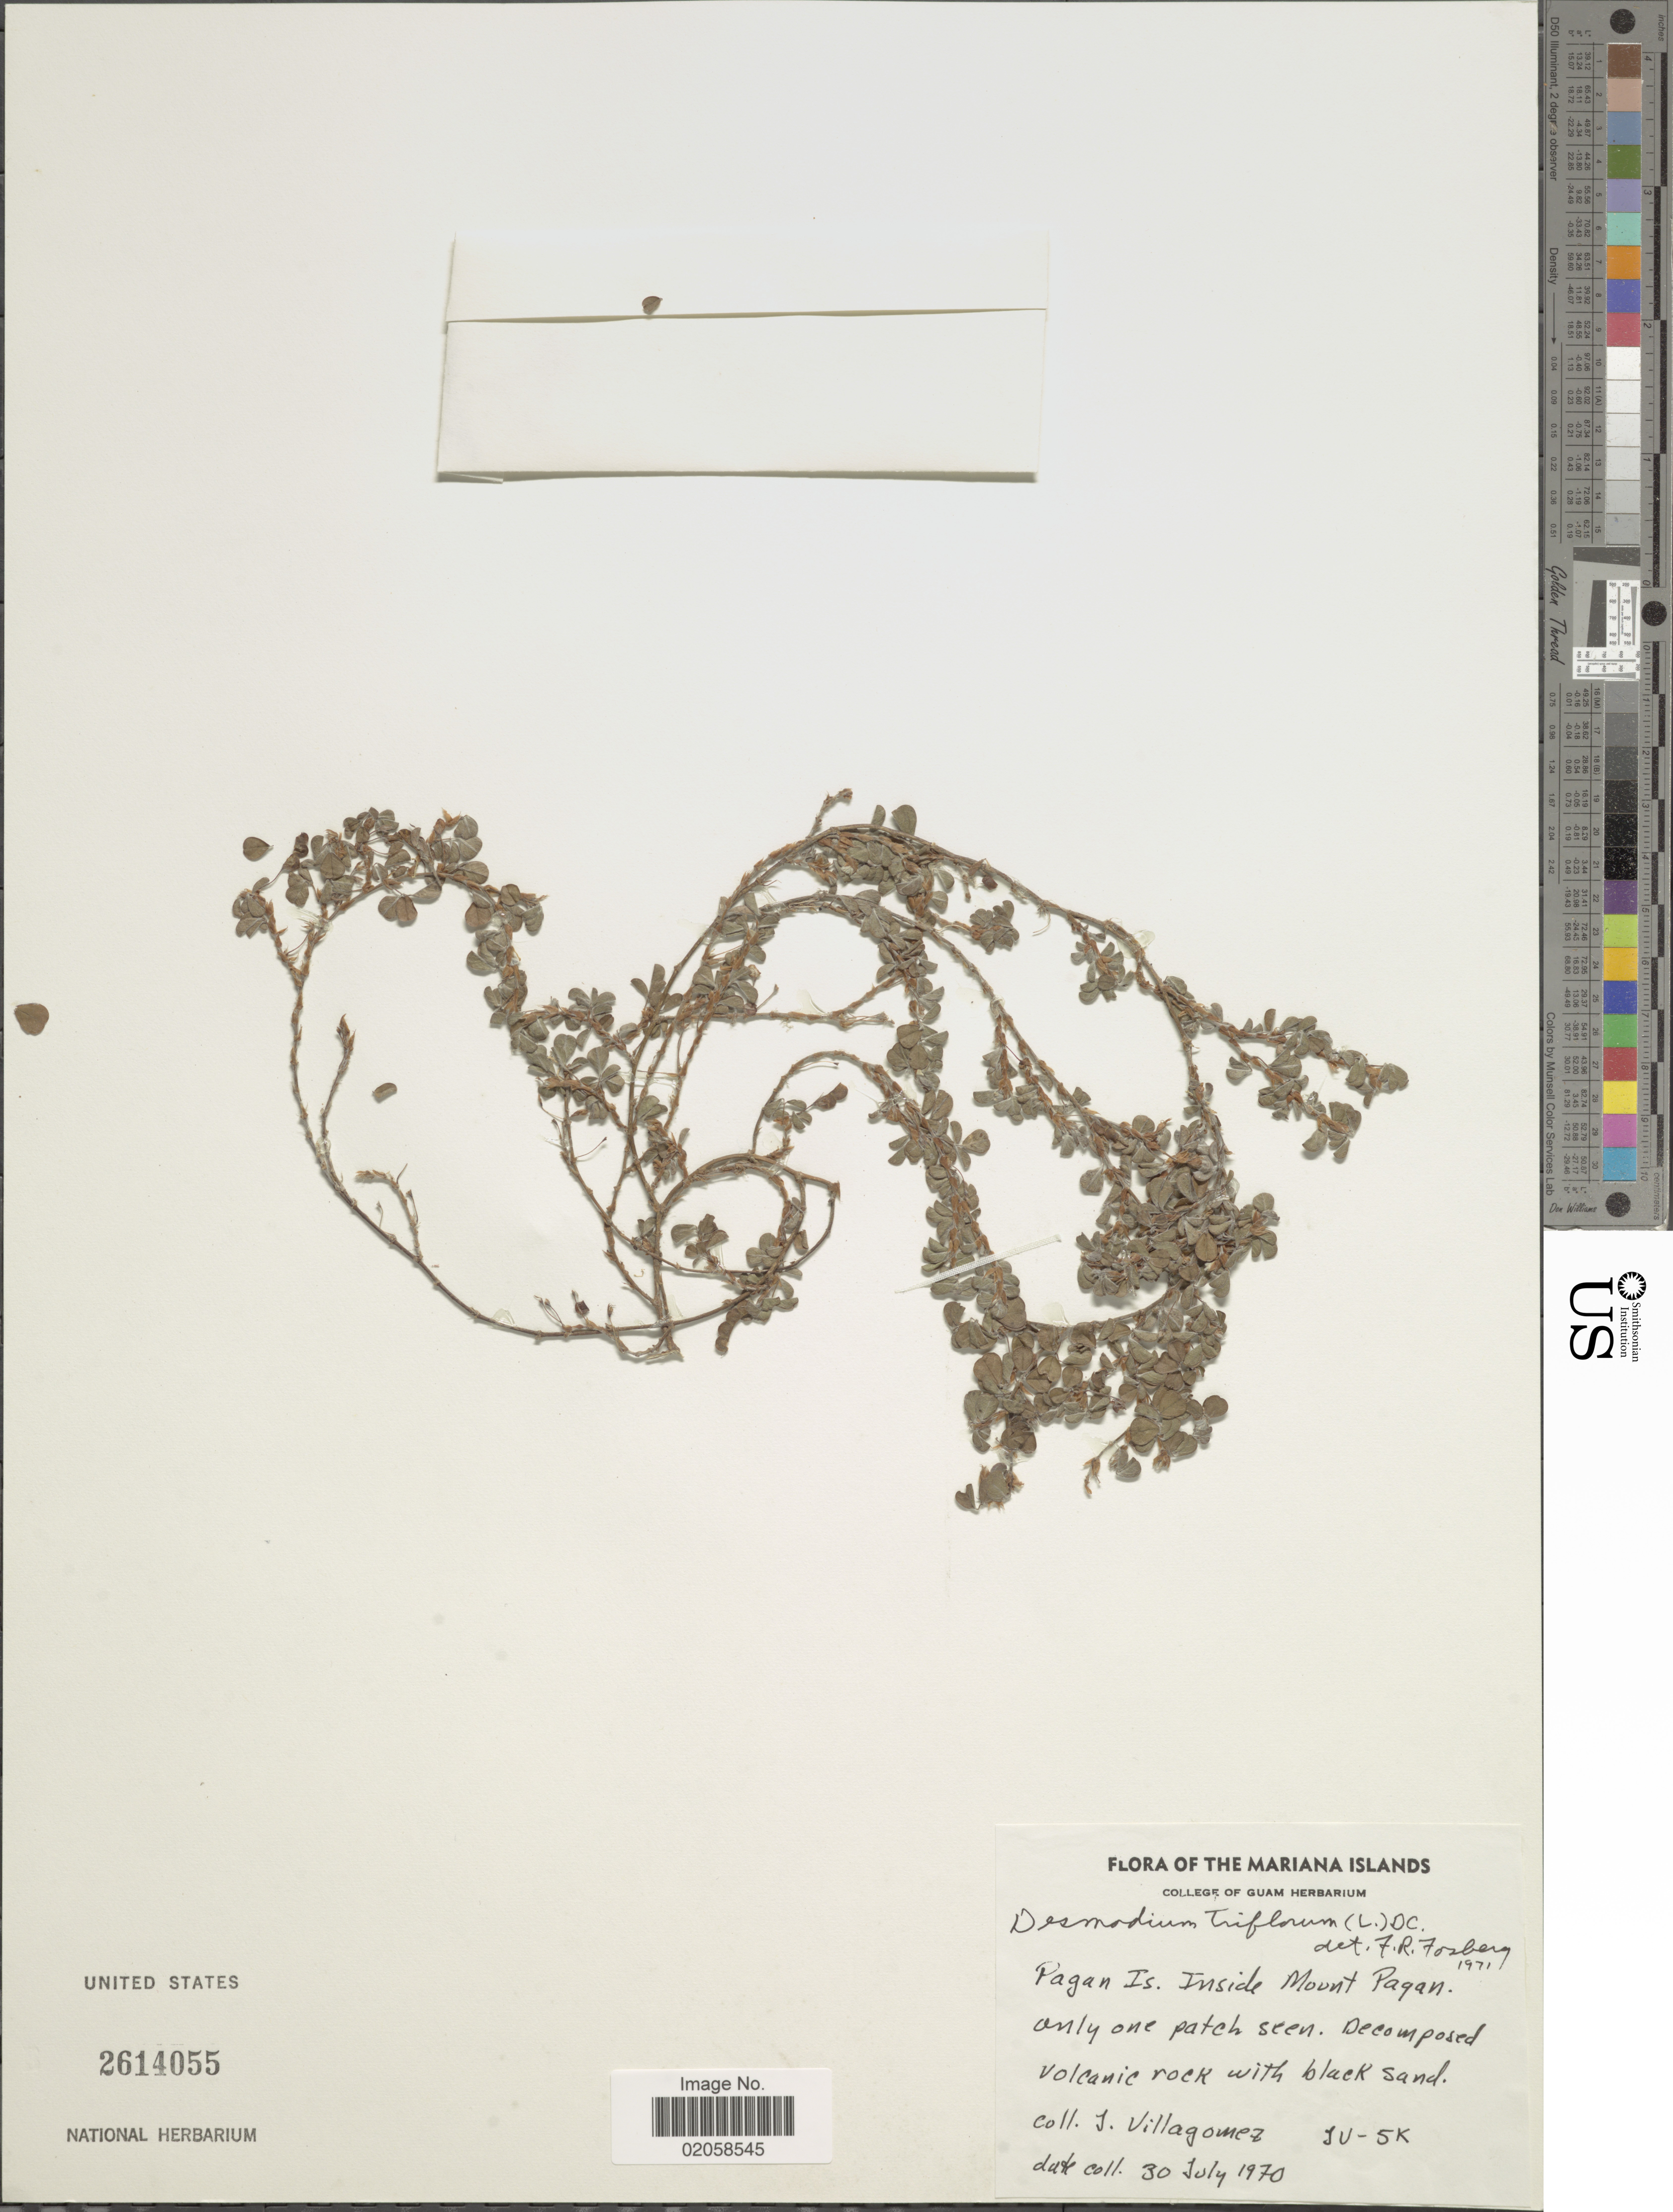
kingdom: Plantae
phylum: Tracheophyta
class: Magnoliopsida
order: Fabales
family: Fabaceae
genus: Grona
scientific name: Grona triflora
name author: (L.) H. Ohashi & K. Ohashi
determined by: Strong, Mark T., (BOT), Smithsonian Institution - National Museum of Natural History (UNITED STATES)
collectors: J. Villagomez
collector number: JV-5K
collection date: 1970-07-30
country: Northern Mariana Islands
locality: The Mariana Islands, Pagan Is., inside Mount Pagan.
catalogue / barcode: US 2614055